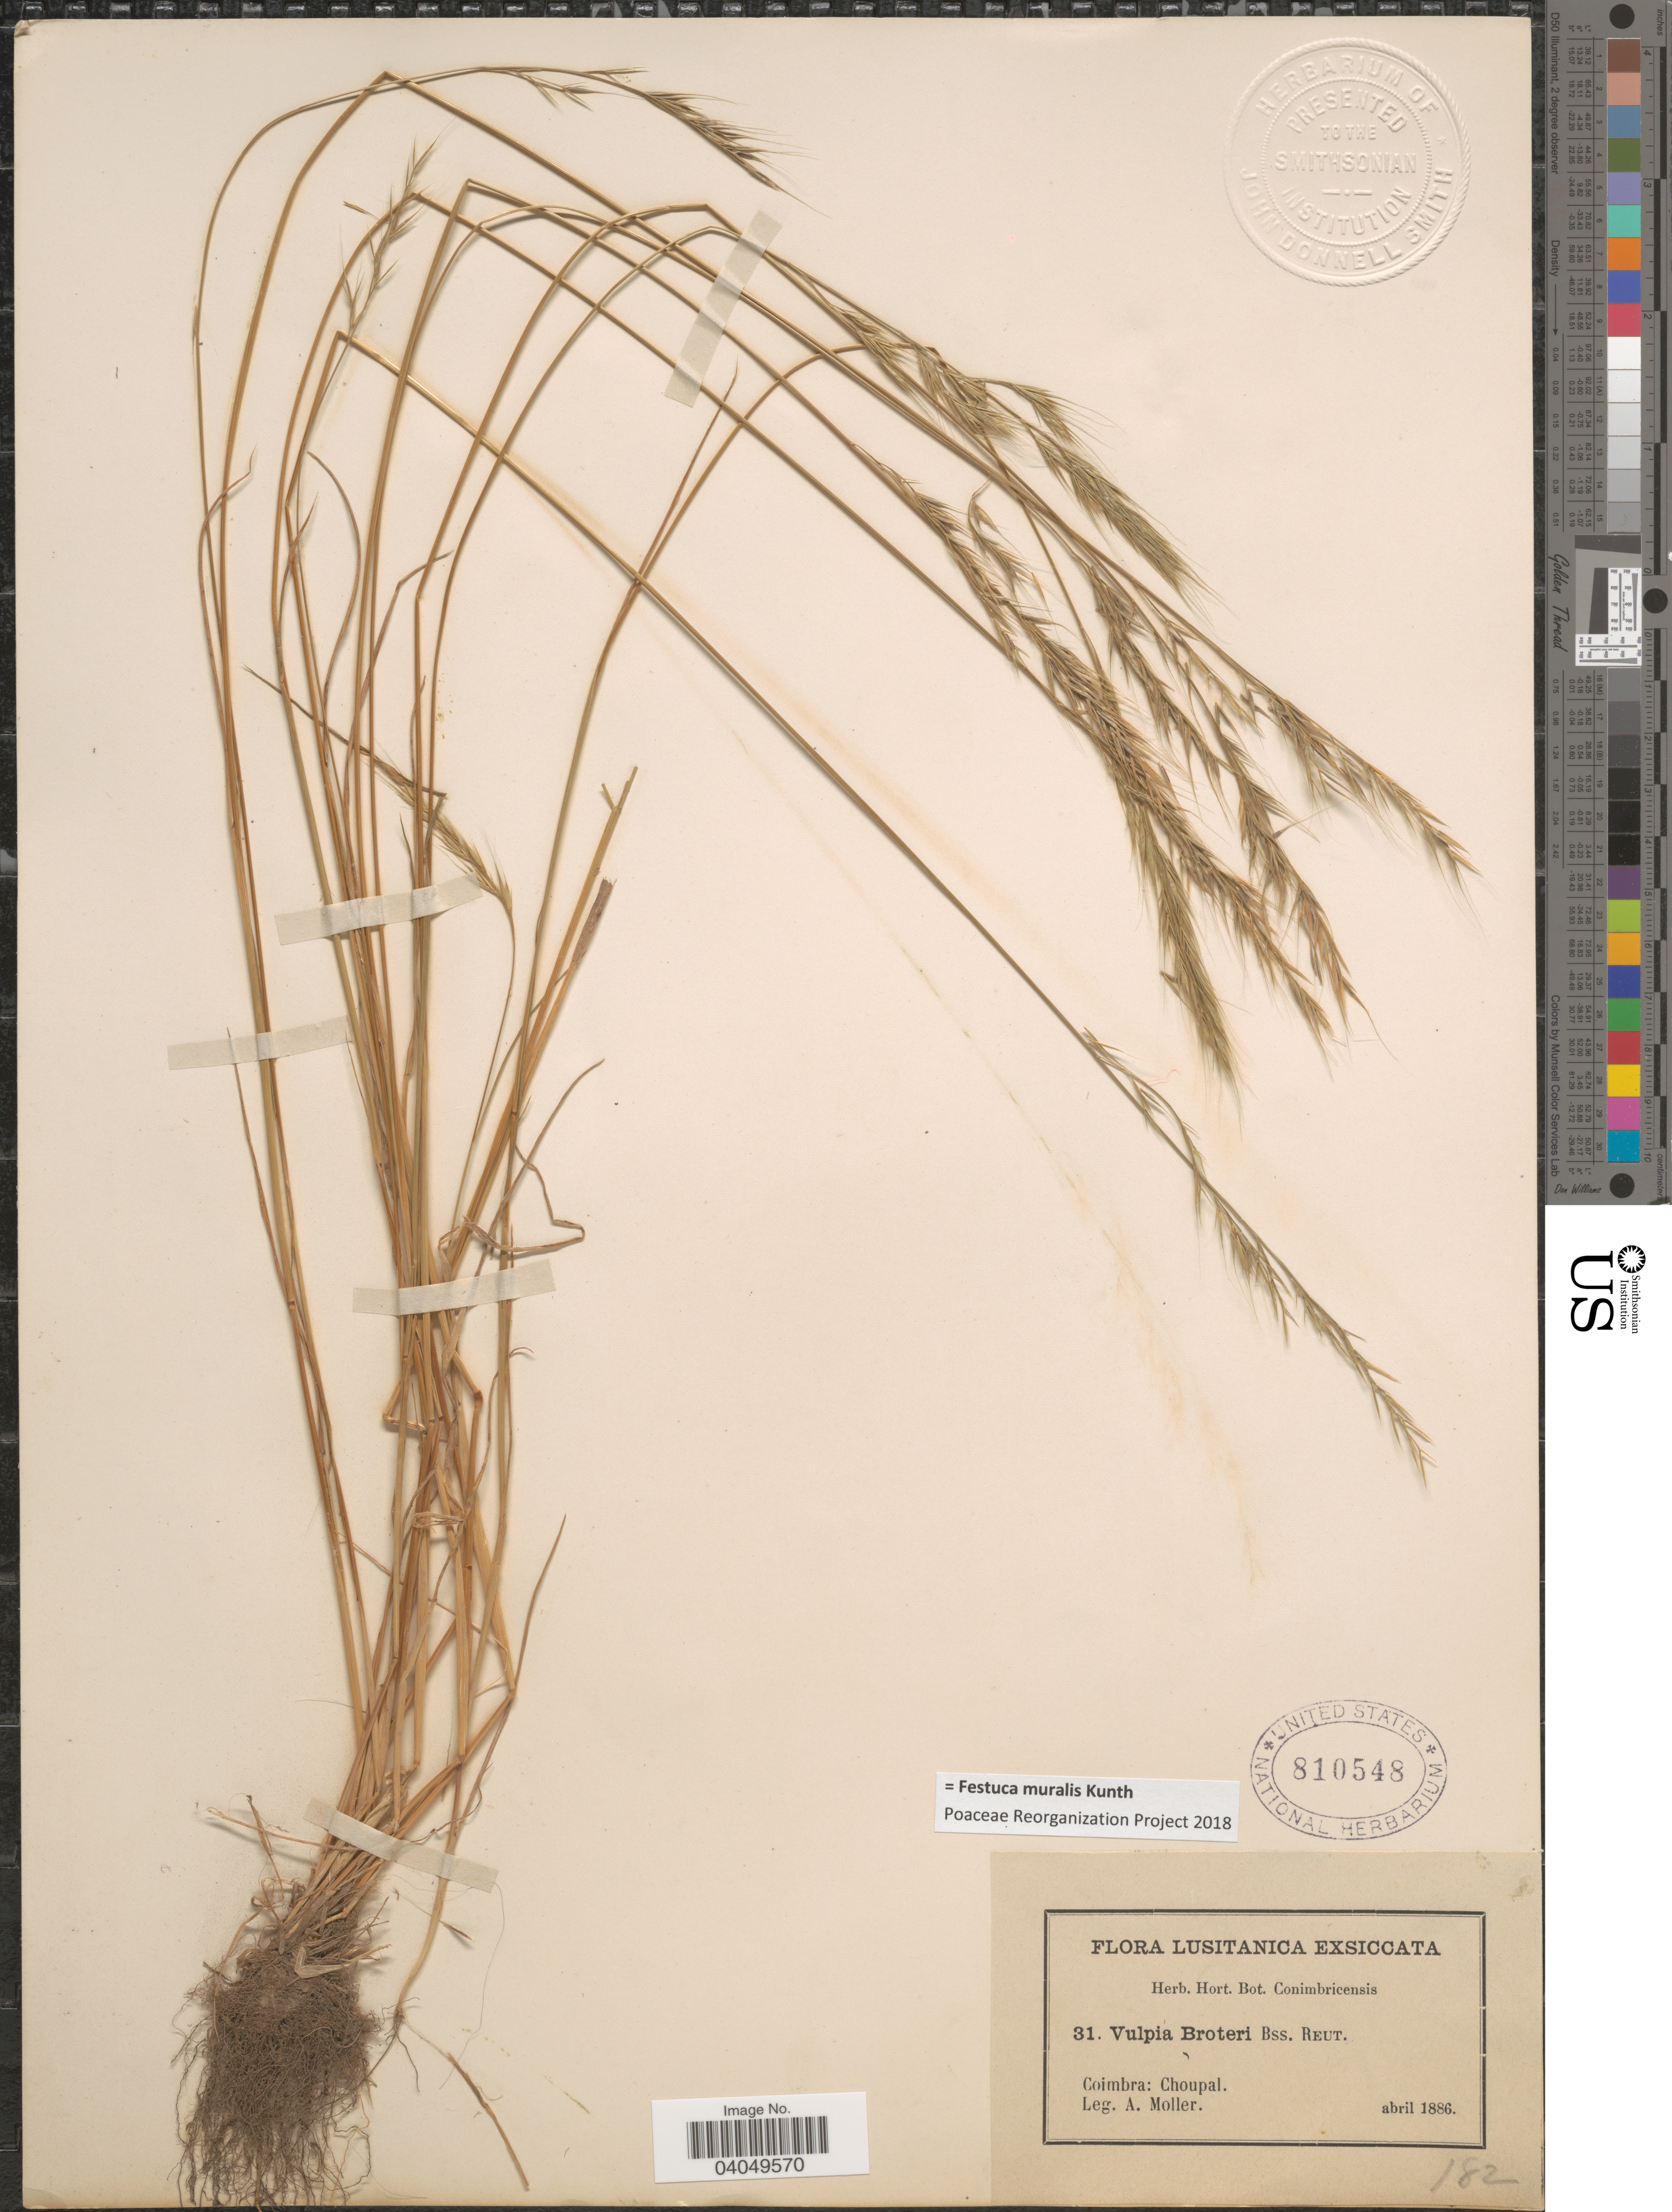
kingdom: Plantae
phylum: Tracheophyta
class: Liliopsida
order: Poales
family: Poaceae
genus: Festuca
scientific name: Festuca muralis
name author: Kunth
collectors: A. Moller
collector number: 31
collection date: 1886-04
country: Portugal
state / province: Coimbra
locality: Lusitanica. Coimbra: Choupal.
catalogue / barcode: US 810548